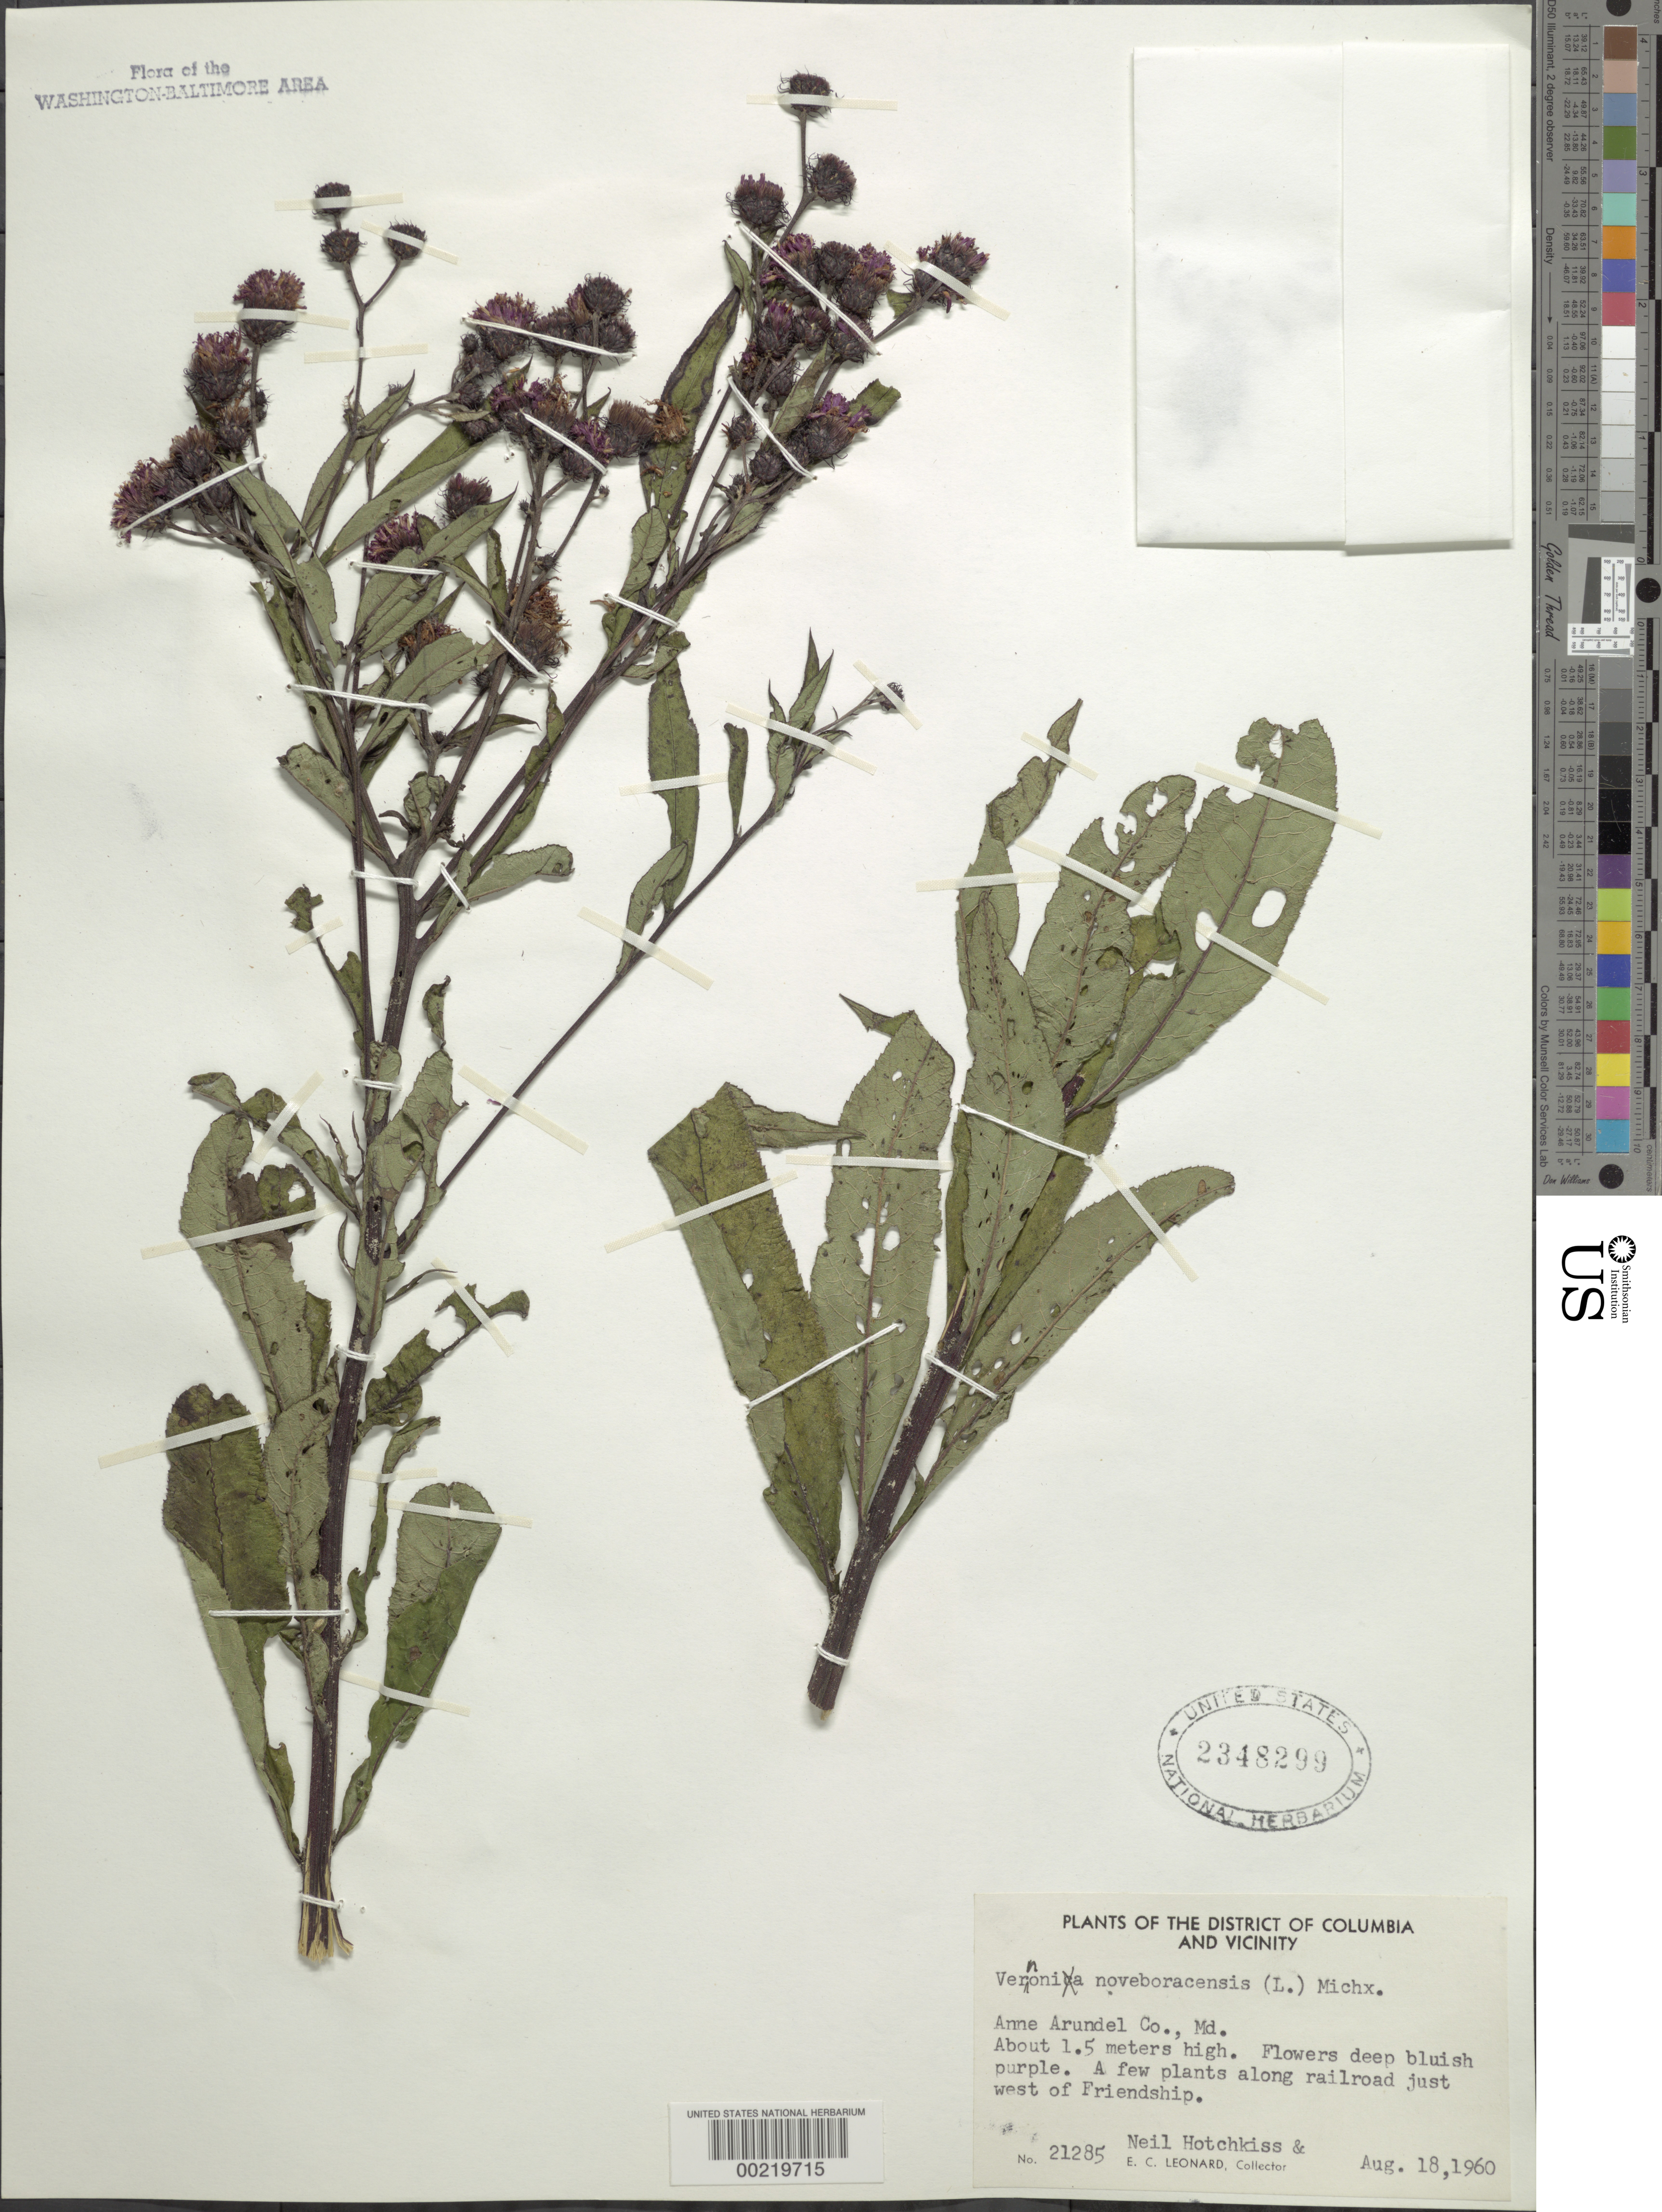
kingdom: Plantae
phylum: Tracheophyta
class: Magnoliopsida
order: Asterales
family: Asteraceae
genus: Vernonia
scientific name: Vernonia noveboracensis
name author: (L.) Michx.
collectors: N. Hotchkiss & E. C. Leonard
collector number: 21285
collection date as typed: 18 Aug 1960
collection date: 1960-08-18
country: United States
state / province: Maryland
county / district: Anne Arundel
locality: West of Friendship, along Railroad.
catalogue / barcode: US 2348299